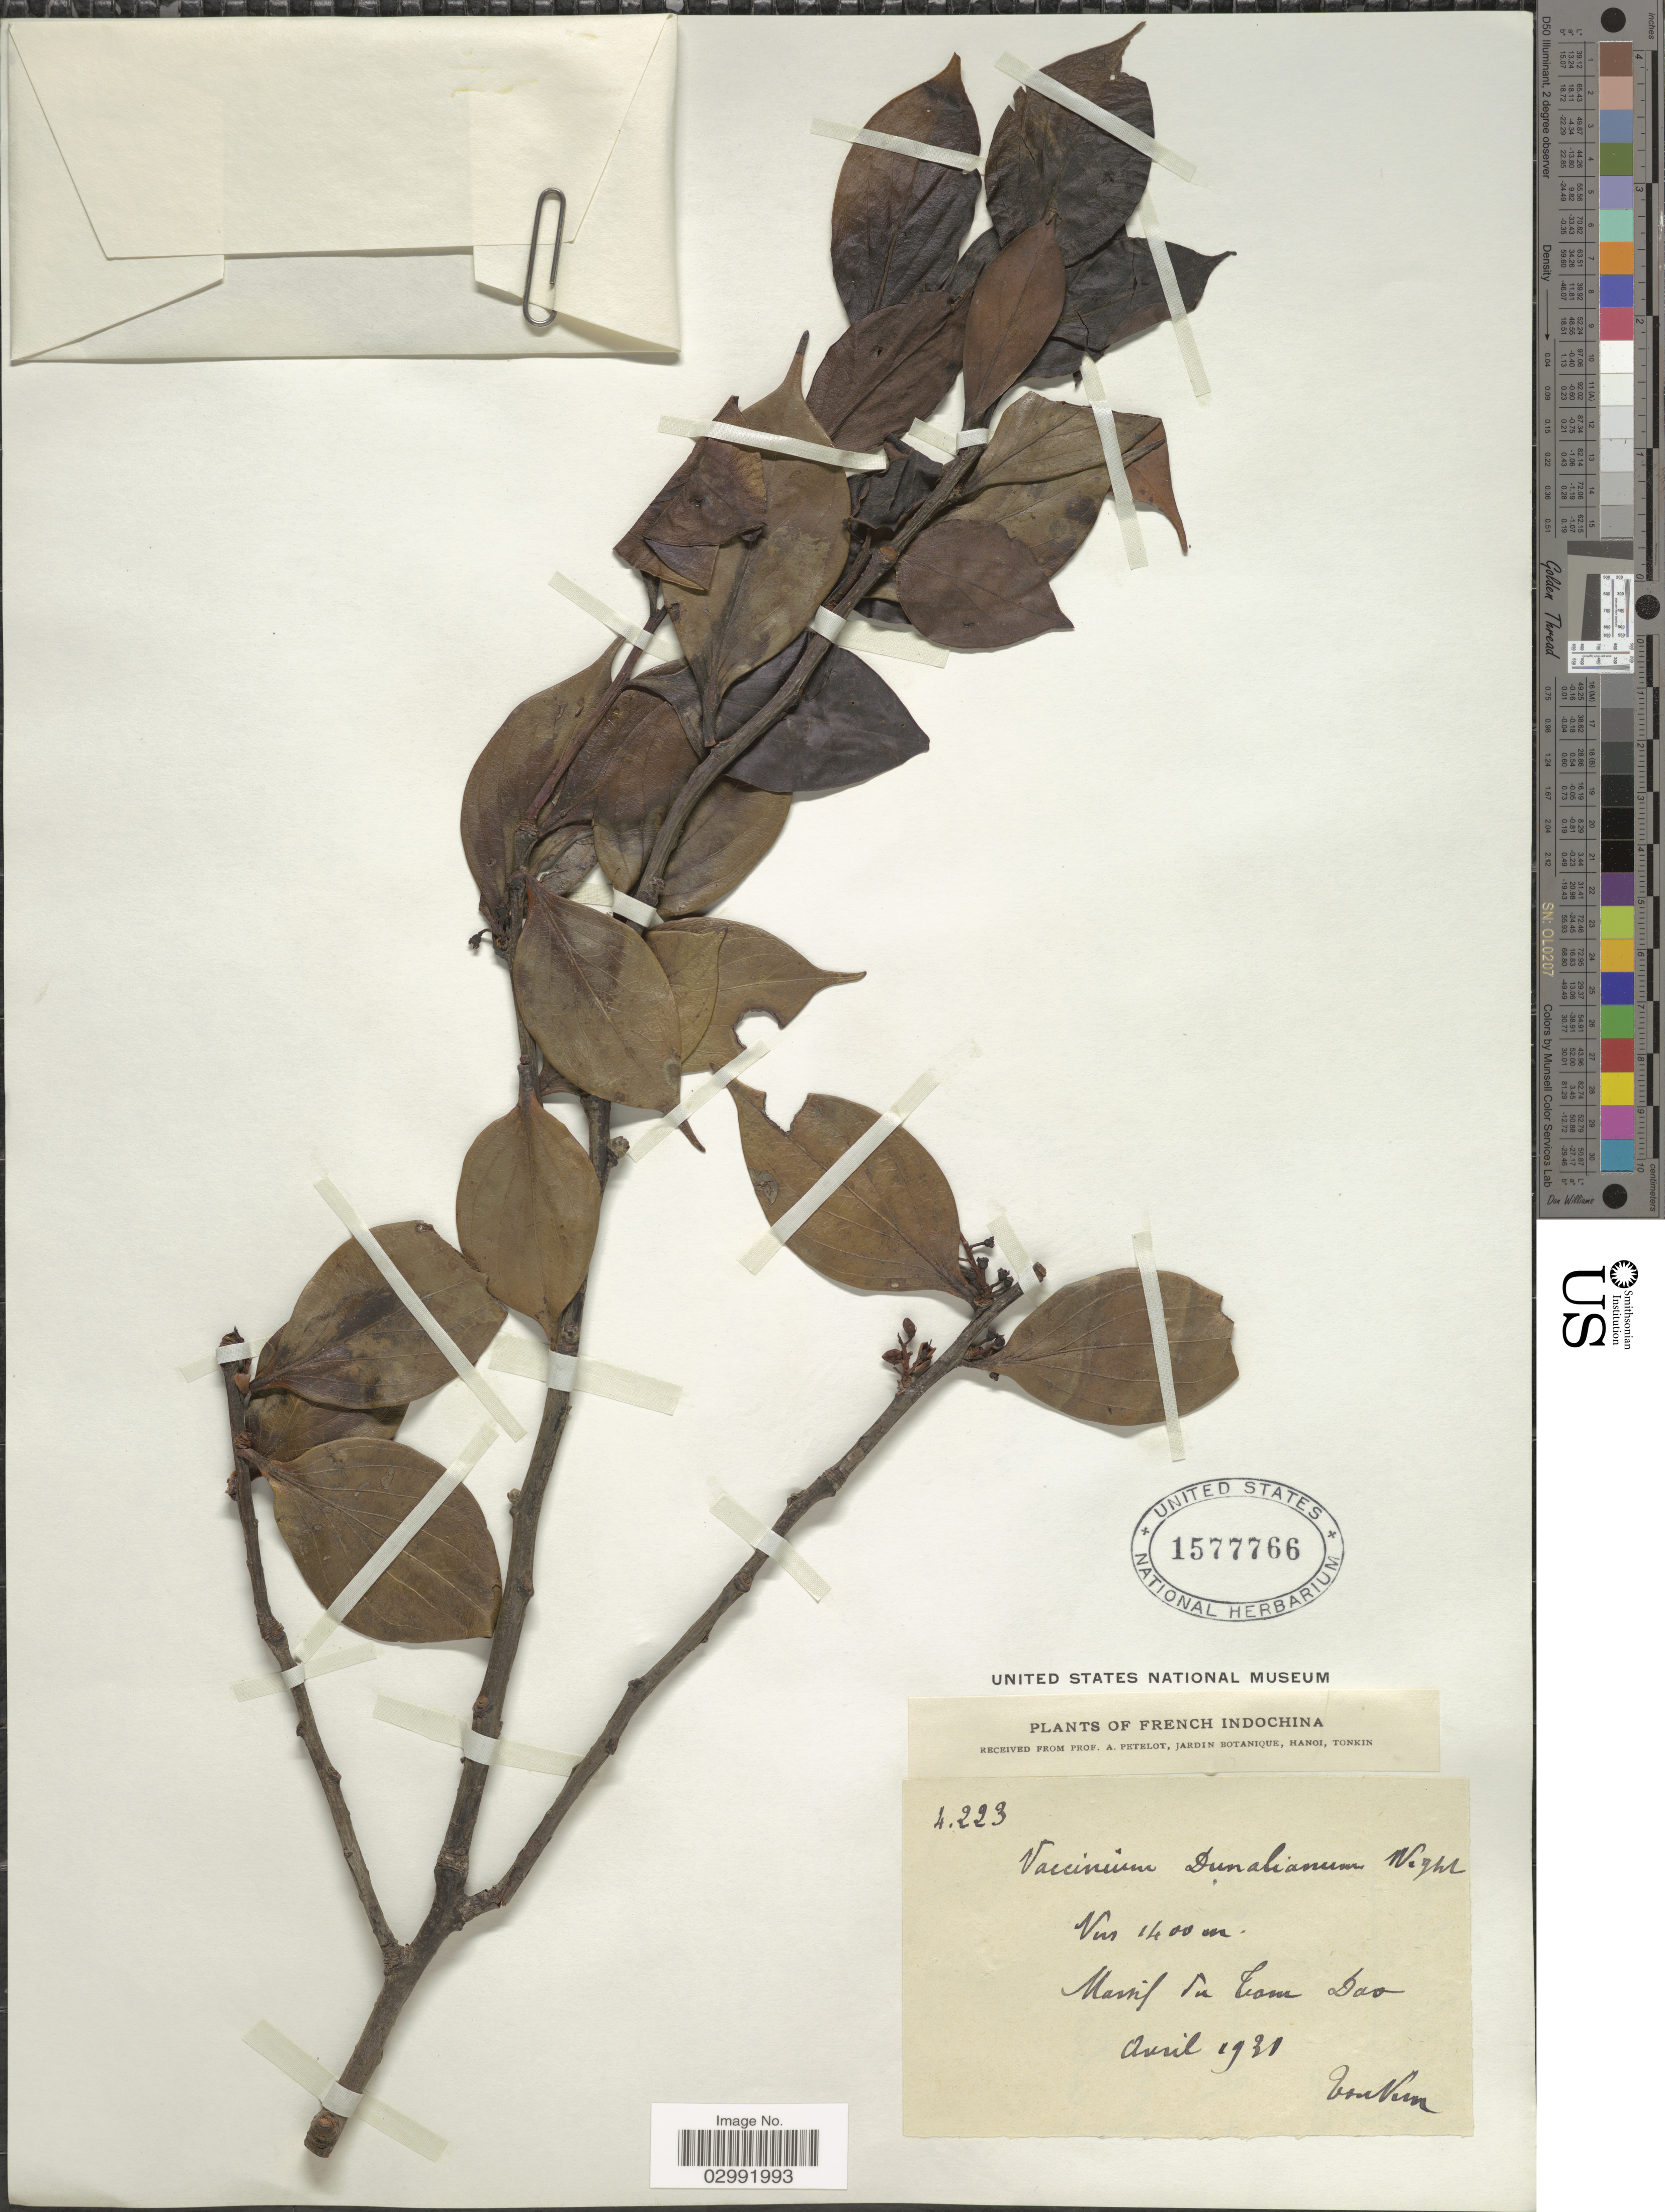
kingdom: Plantae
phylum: Tracheophyta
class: Magnoliopsida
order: Ericales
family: Ericaceae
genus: Vaccinium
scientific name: Vaccinium dunalianum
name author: Wight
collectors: ex. Herb. P. A. Petelot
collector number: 4223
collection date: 1931-04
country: Vietnam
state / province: Vinh Phuc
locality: French Indochina. Massif du Tam Dao.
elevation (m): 1400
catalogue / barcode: US 1577766